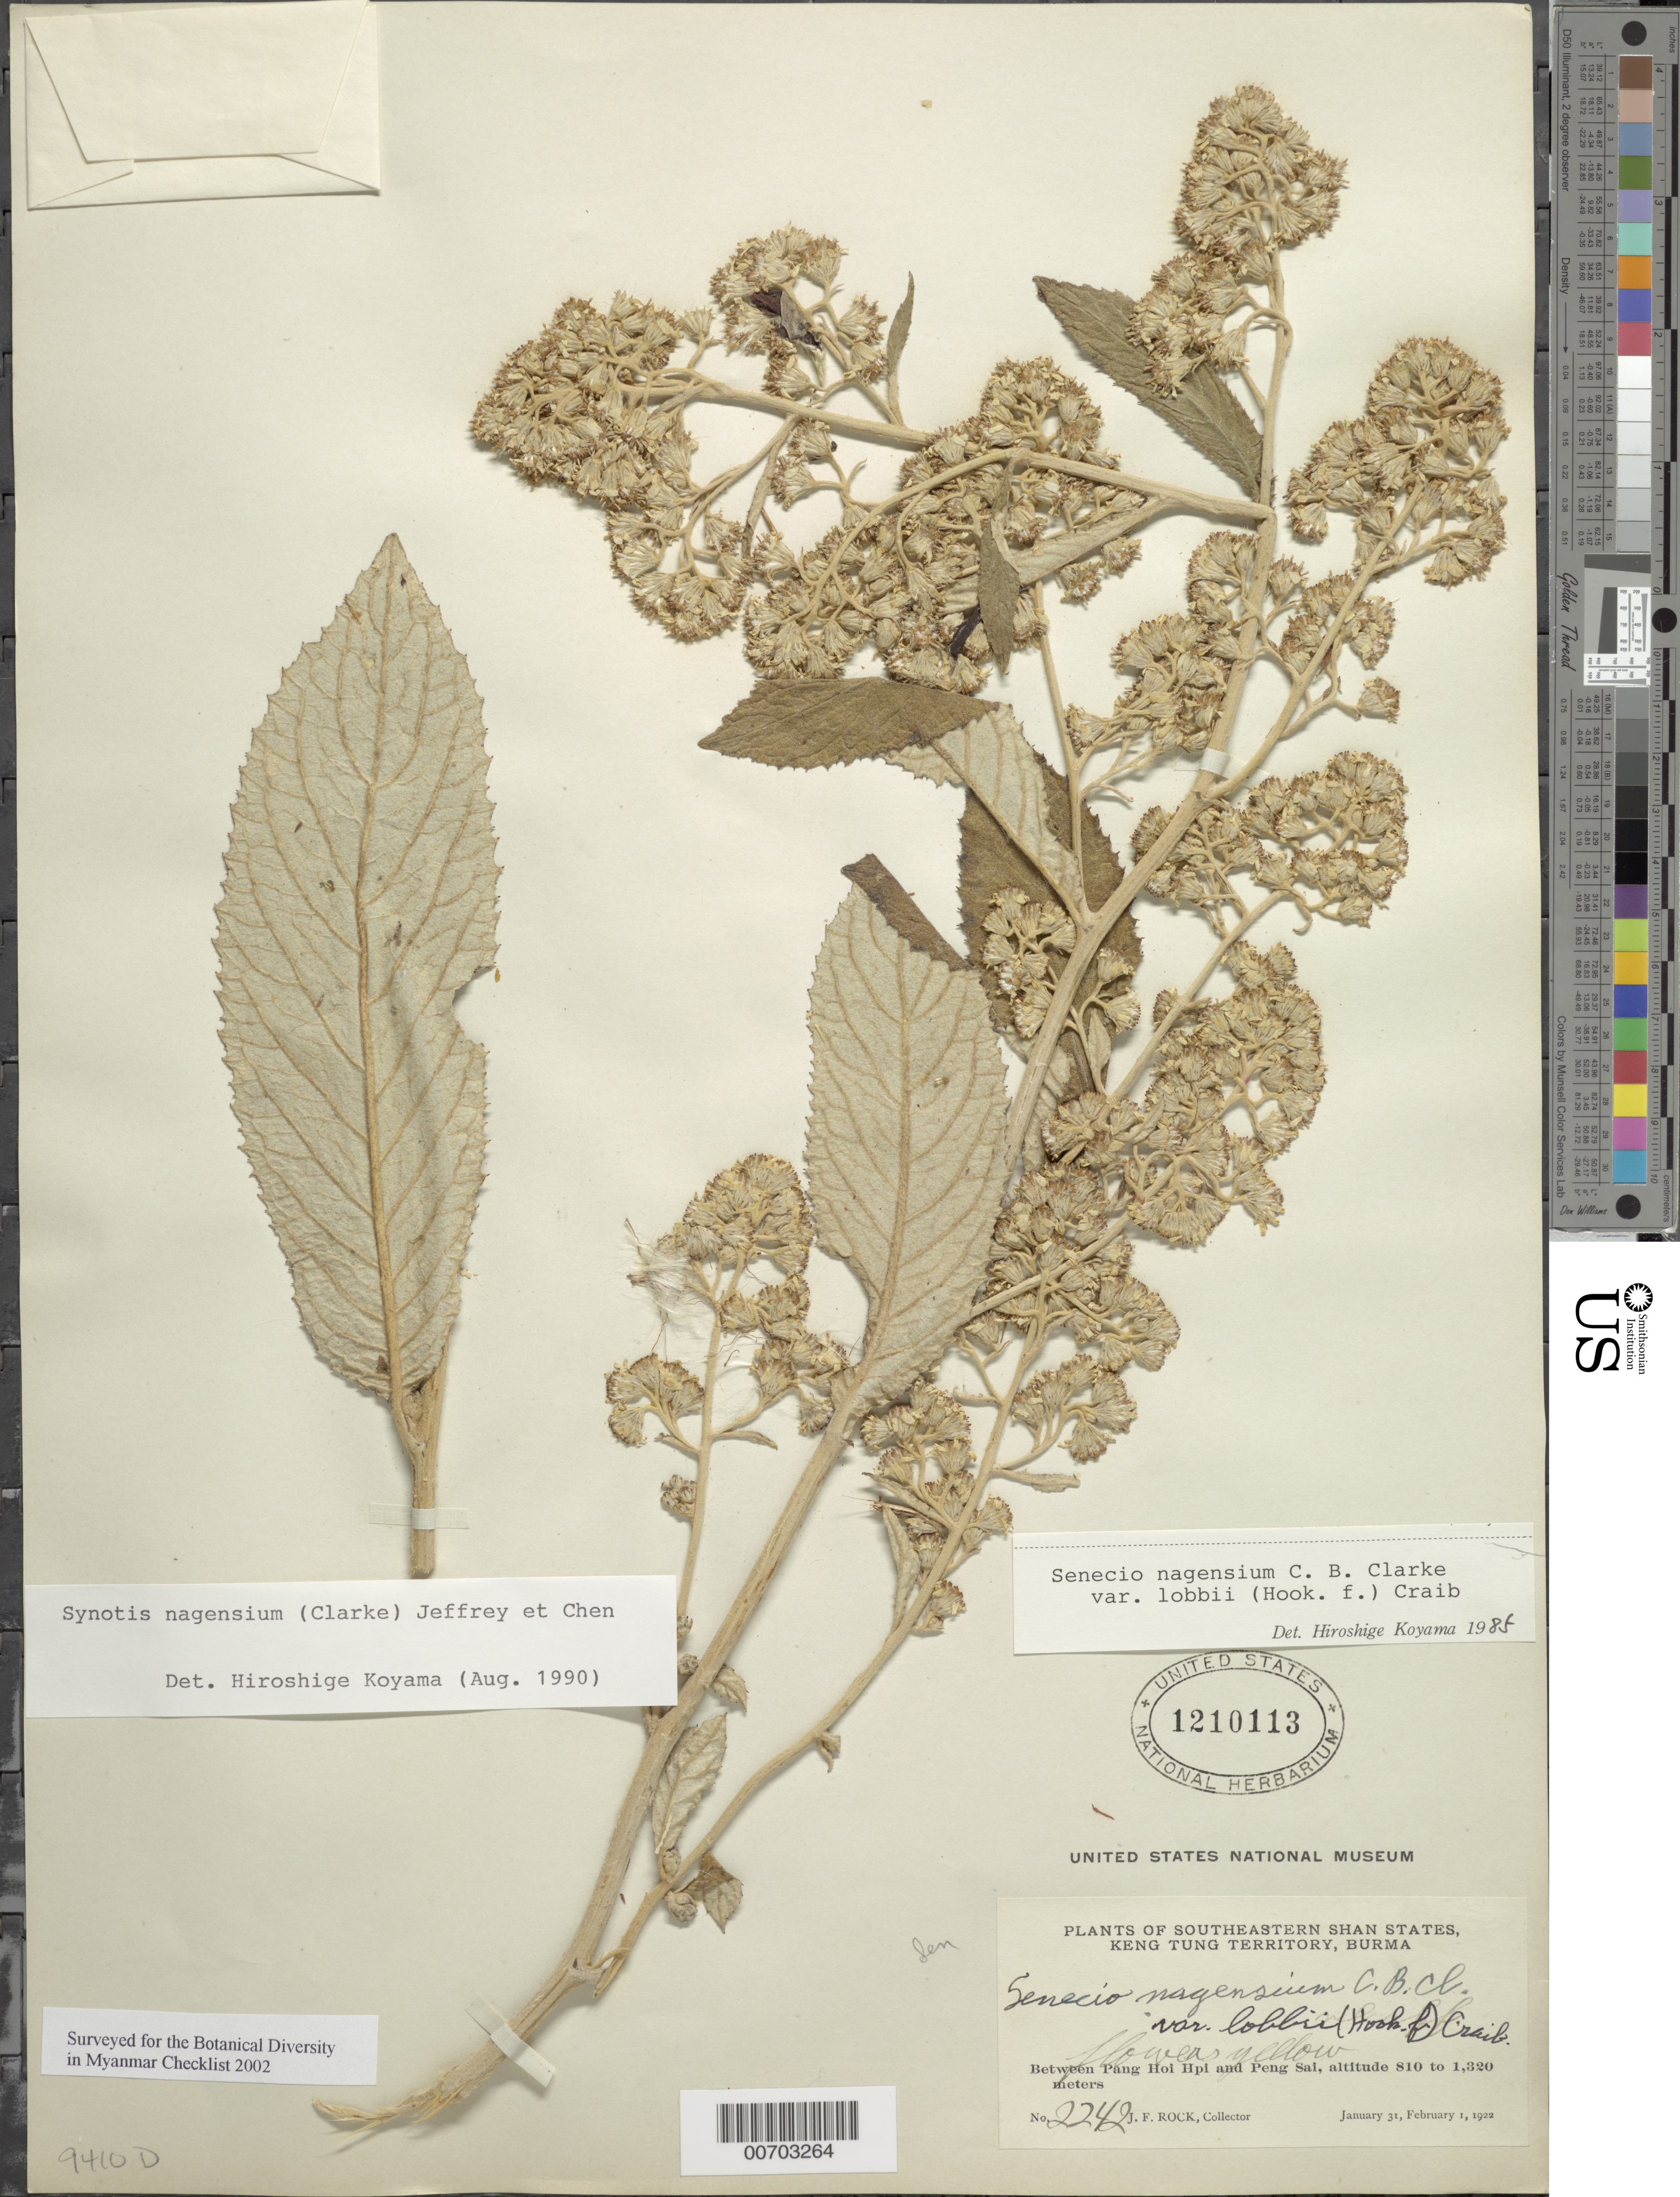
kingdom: Plantae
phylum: Tracheophyta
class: Magnoliopsida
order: Asterales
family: Asteraceae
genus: Synotis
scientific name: Synotis nagensium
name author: (C.B. Clarke) C. Jeffrey & Y.L. Chen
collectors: J. F. Rock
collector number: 2242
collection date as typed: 31 Jan 1922 to 01 Feb 1922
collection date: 1922-01-31/1922-02-01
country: Myanmar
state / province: Shan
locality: Southeastern Shan States, Keng Tung Terr., betw. Pang Hoi Hpi and Peng Sai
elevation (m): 810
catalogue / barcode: US 1210113